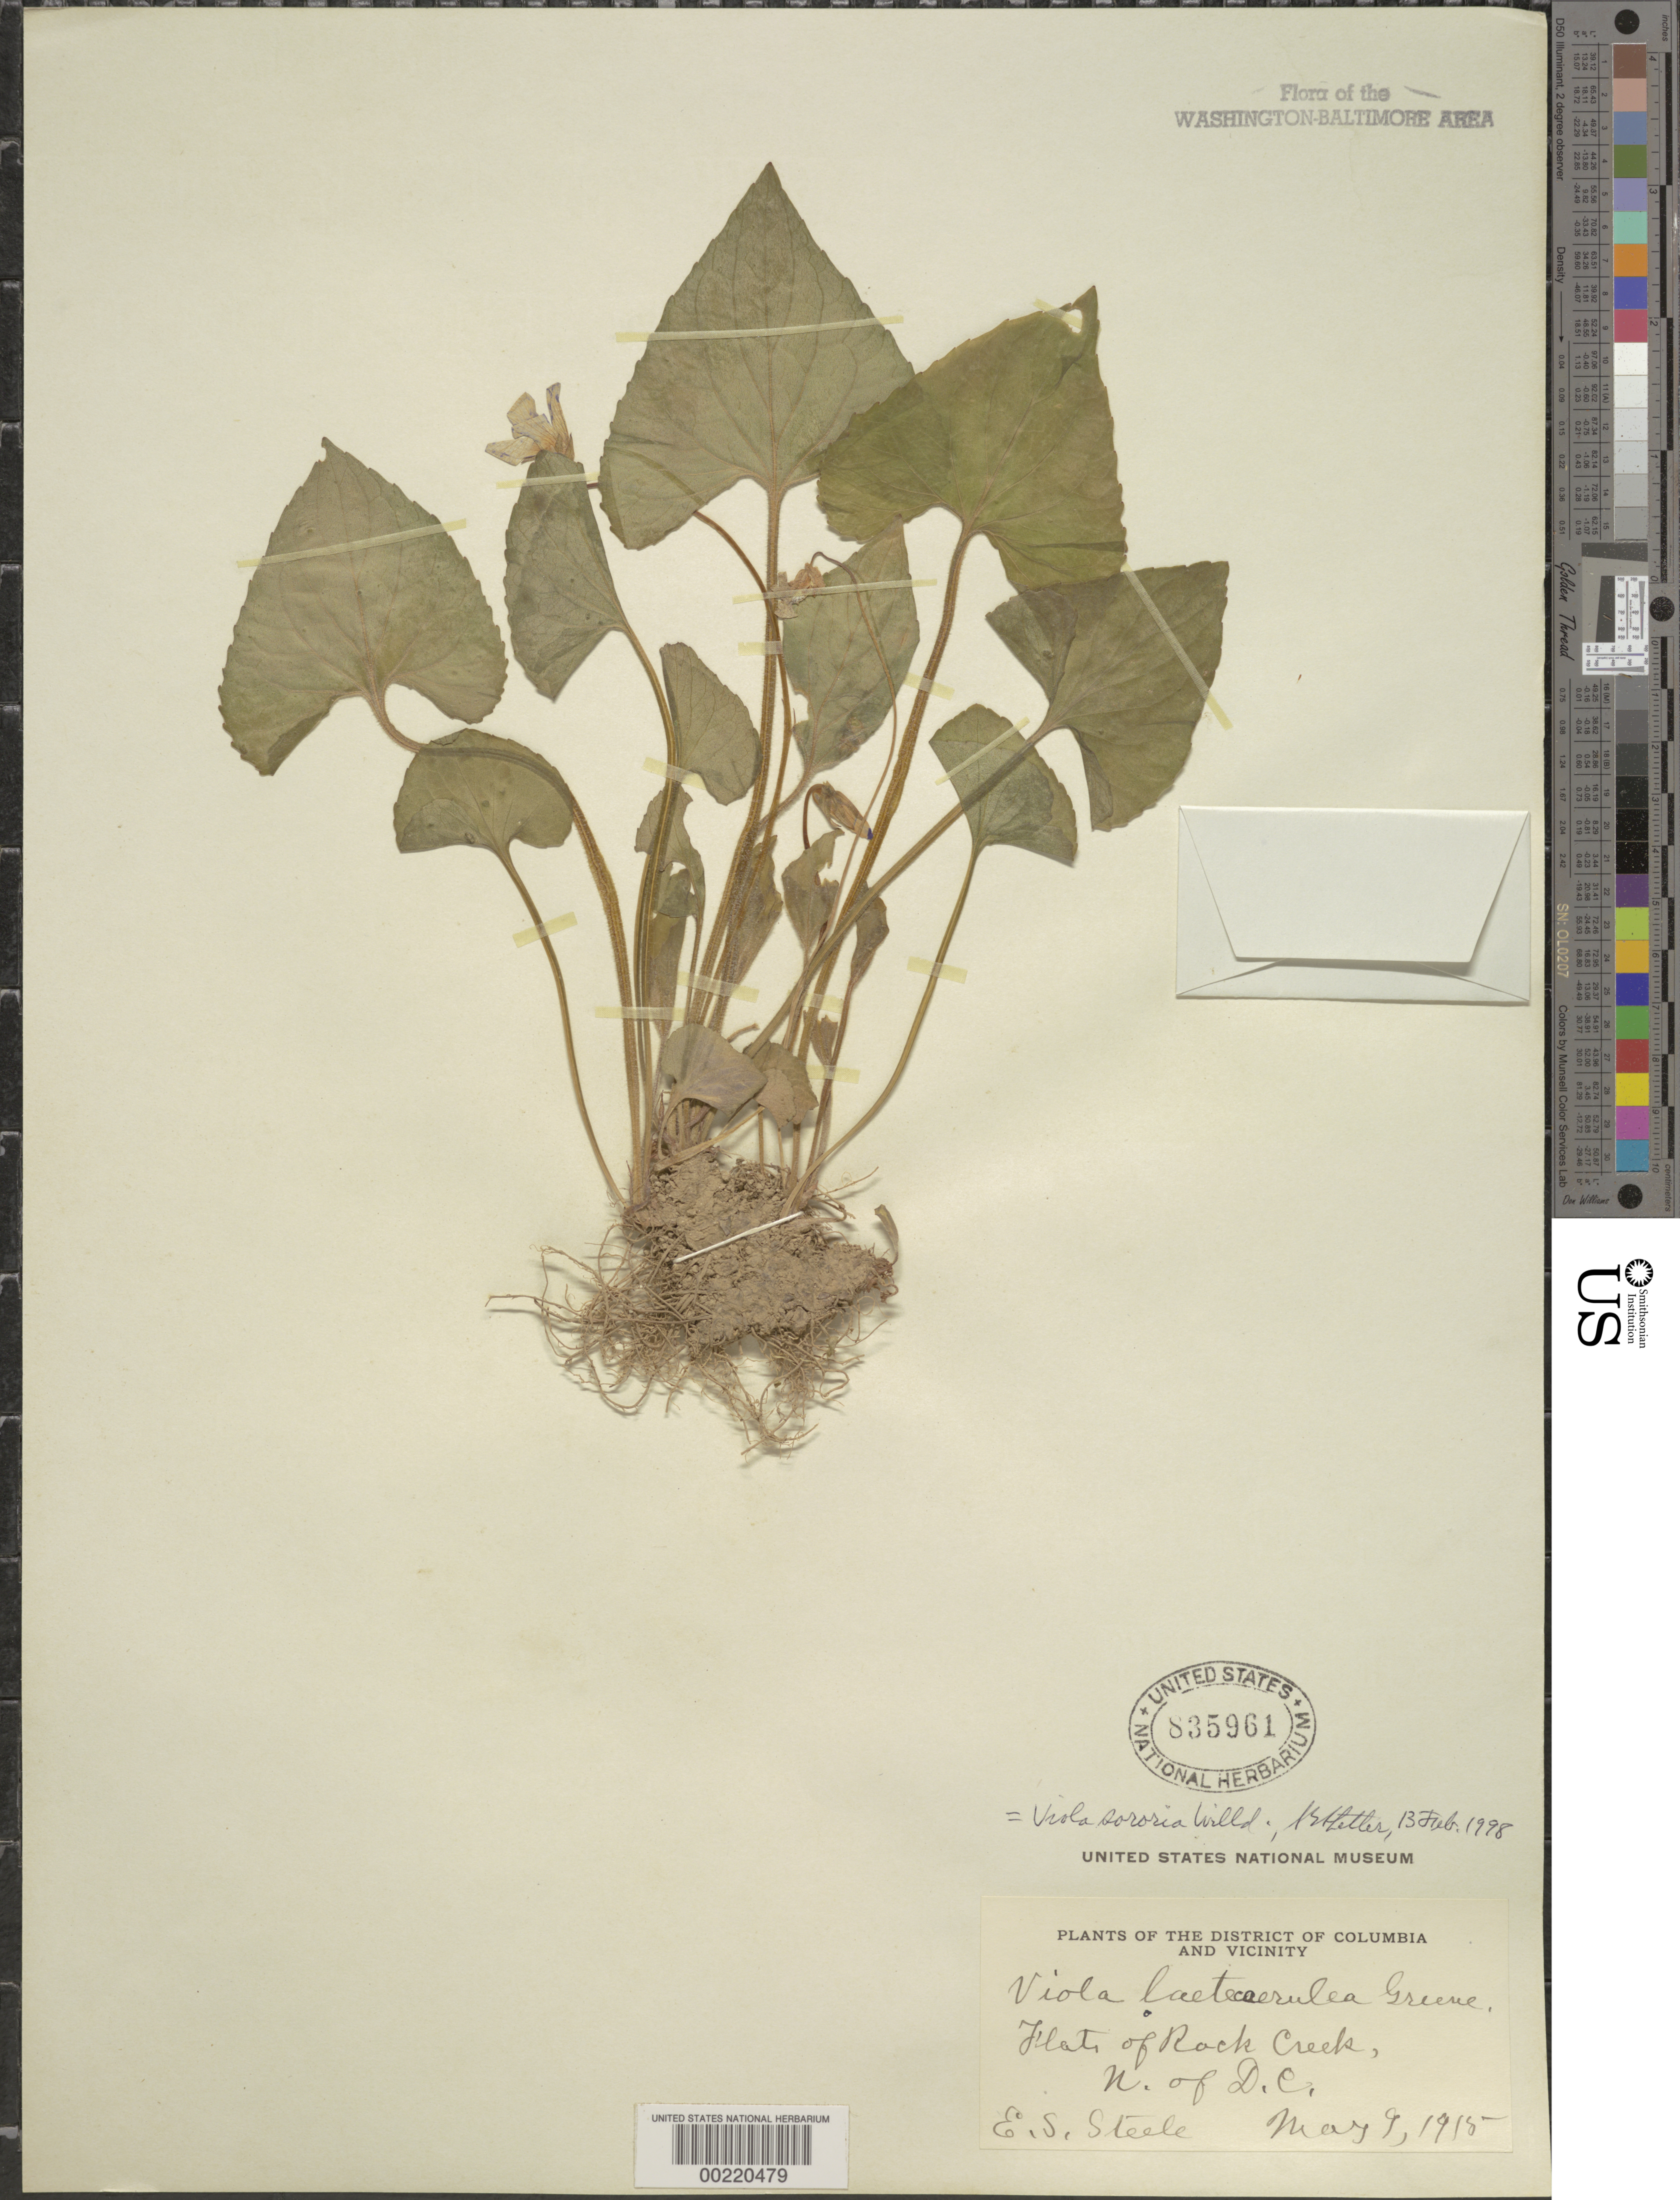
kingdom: Plantae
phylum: Tracheophyta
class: Magnoliopsida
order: Malpighiales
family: Violaceae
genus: Viola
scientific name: Viola sororia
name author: Willd.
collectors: E. Steele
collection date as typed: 09 May 1915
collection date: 1915-05-09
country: United States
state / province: Maryland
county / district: Montgomery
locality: North of DC, Flats of Rock Creek Rock Creek Park and vicinity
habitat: Flats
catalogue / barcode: US 835961